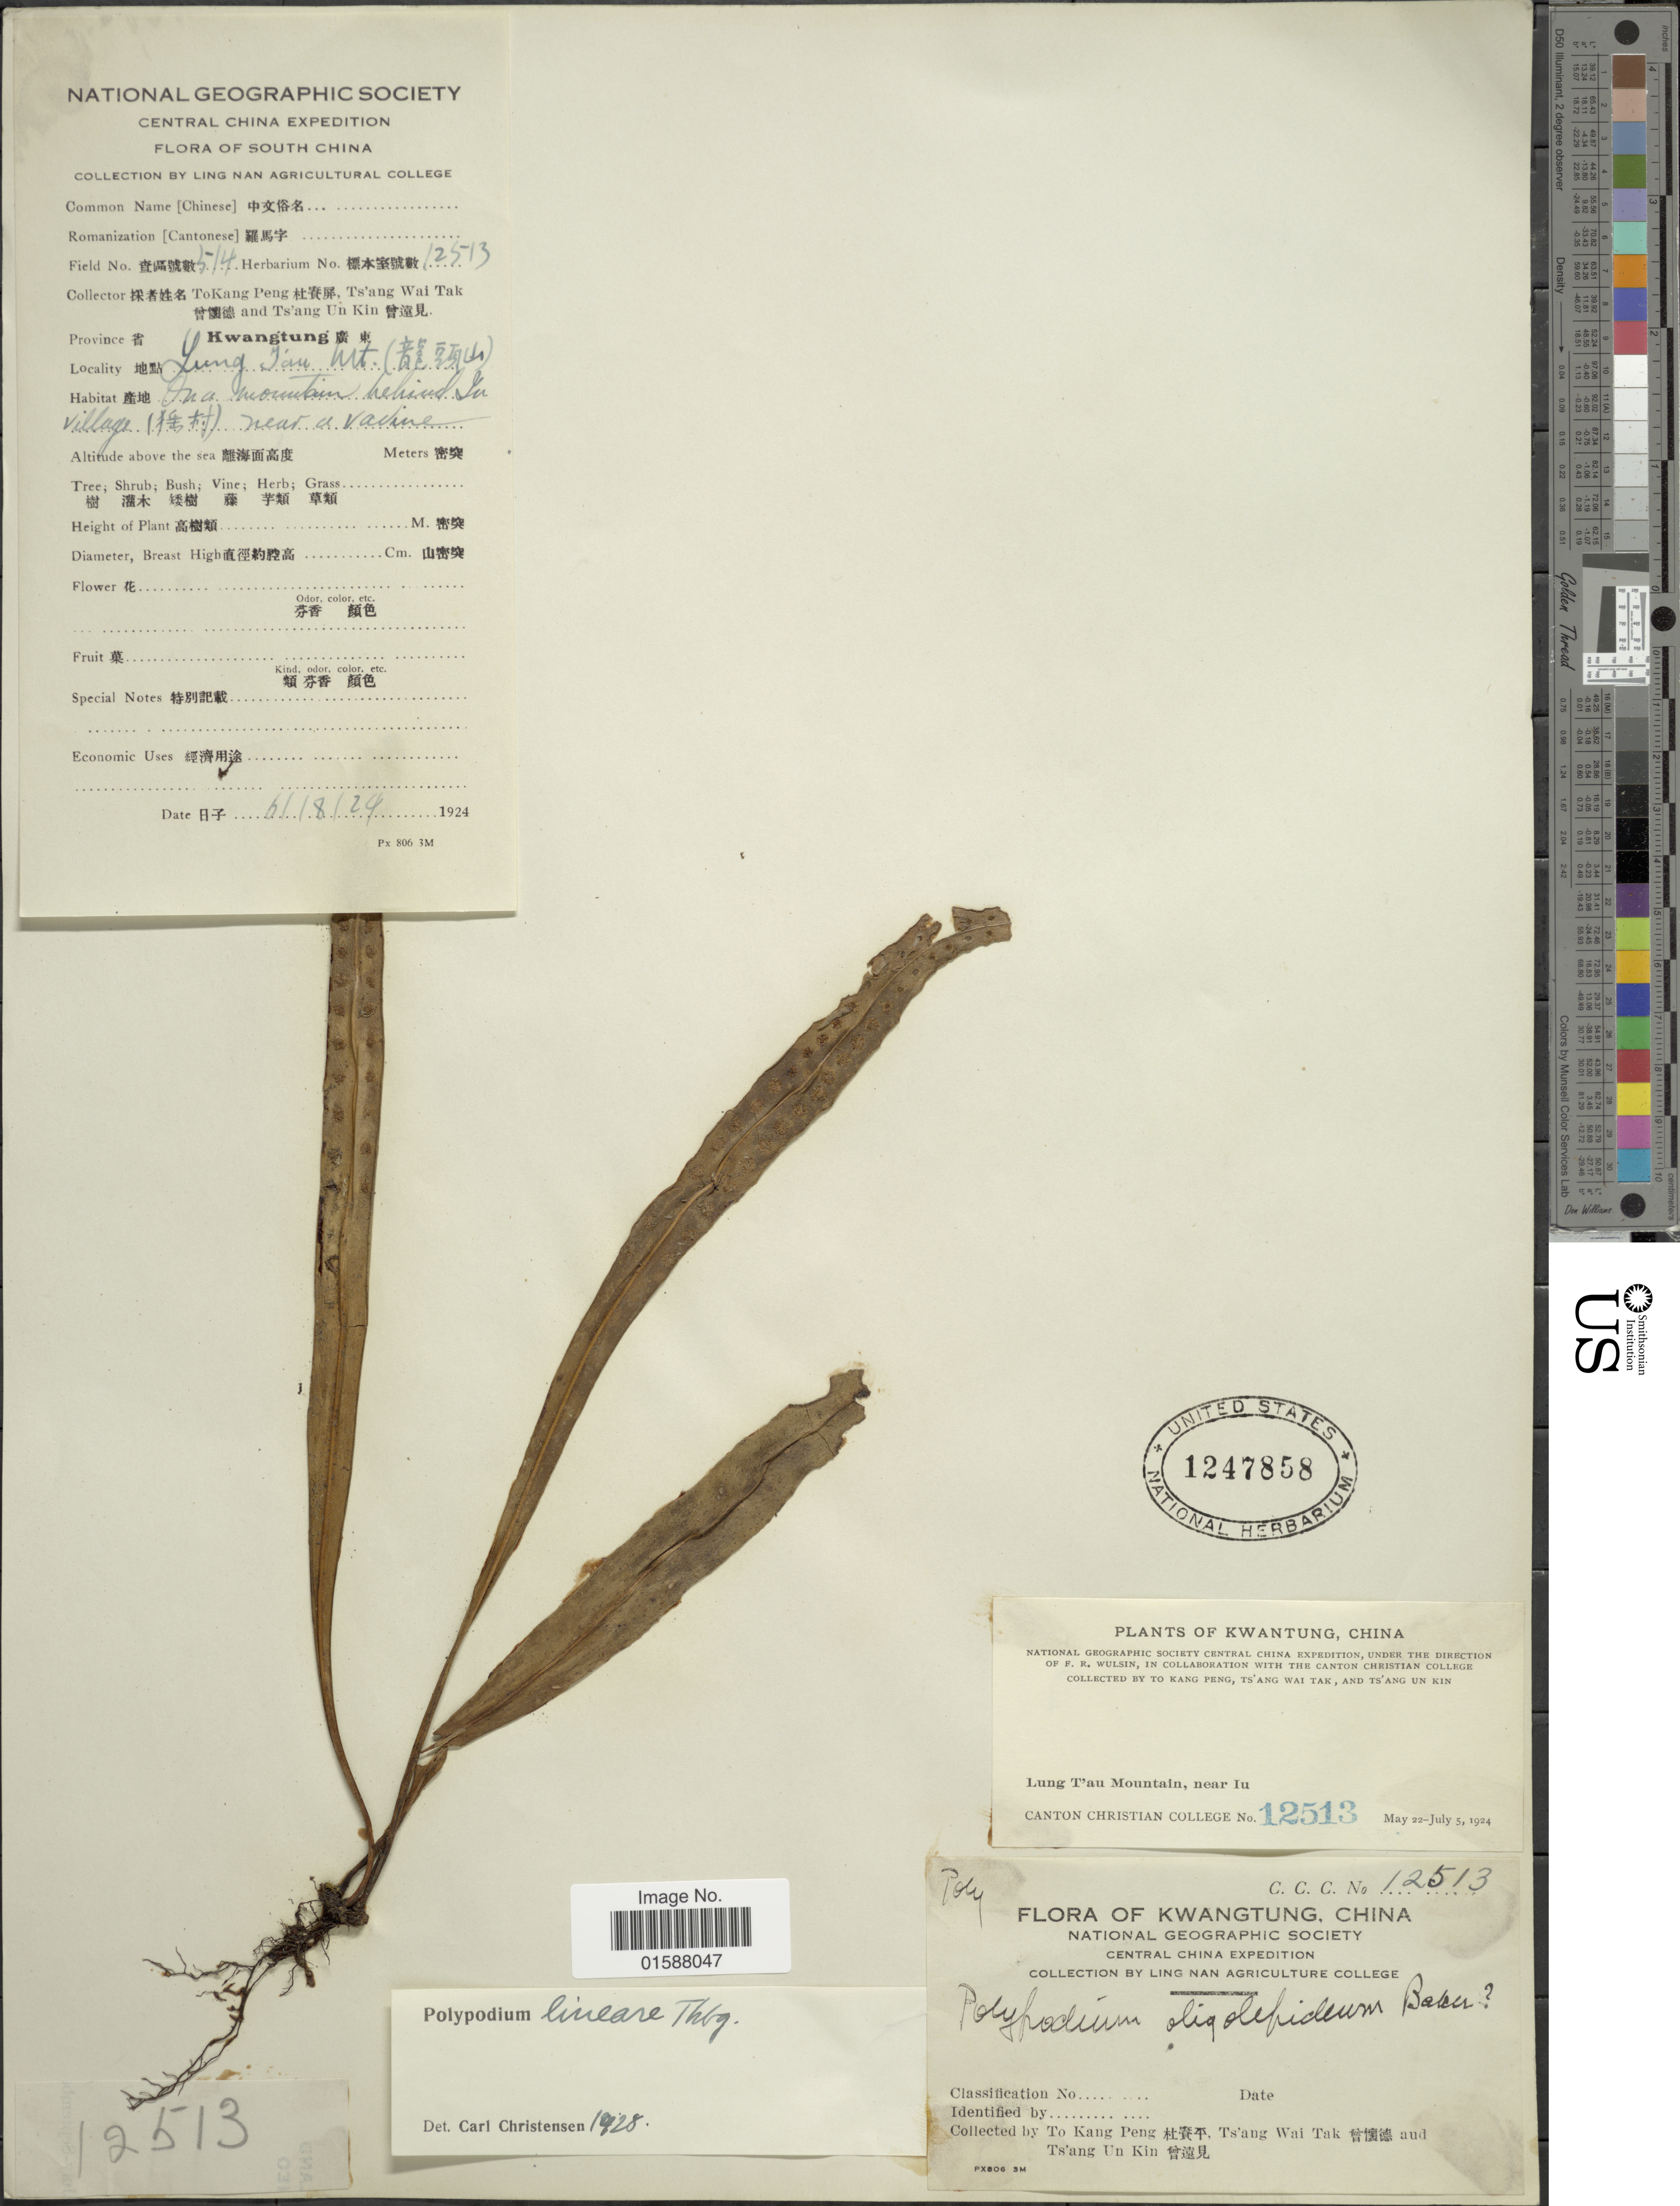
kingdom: Plantae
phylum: Tracheophyta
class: Polypodiopsida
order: Polypodiales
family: Polypodiaceae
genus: Lepisorus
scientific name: Lepisorus thunbergianus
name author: (Kaulf.) Ching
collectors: T. K. Peng, W. T. Tsang & U. K. Tsang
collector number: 514/12513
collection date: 1924-08-29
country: China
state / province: Guangdong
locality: South China. Kwangtung. Lung Tau Mountain, near Iu [interpreted]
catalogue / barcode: US 1247858